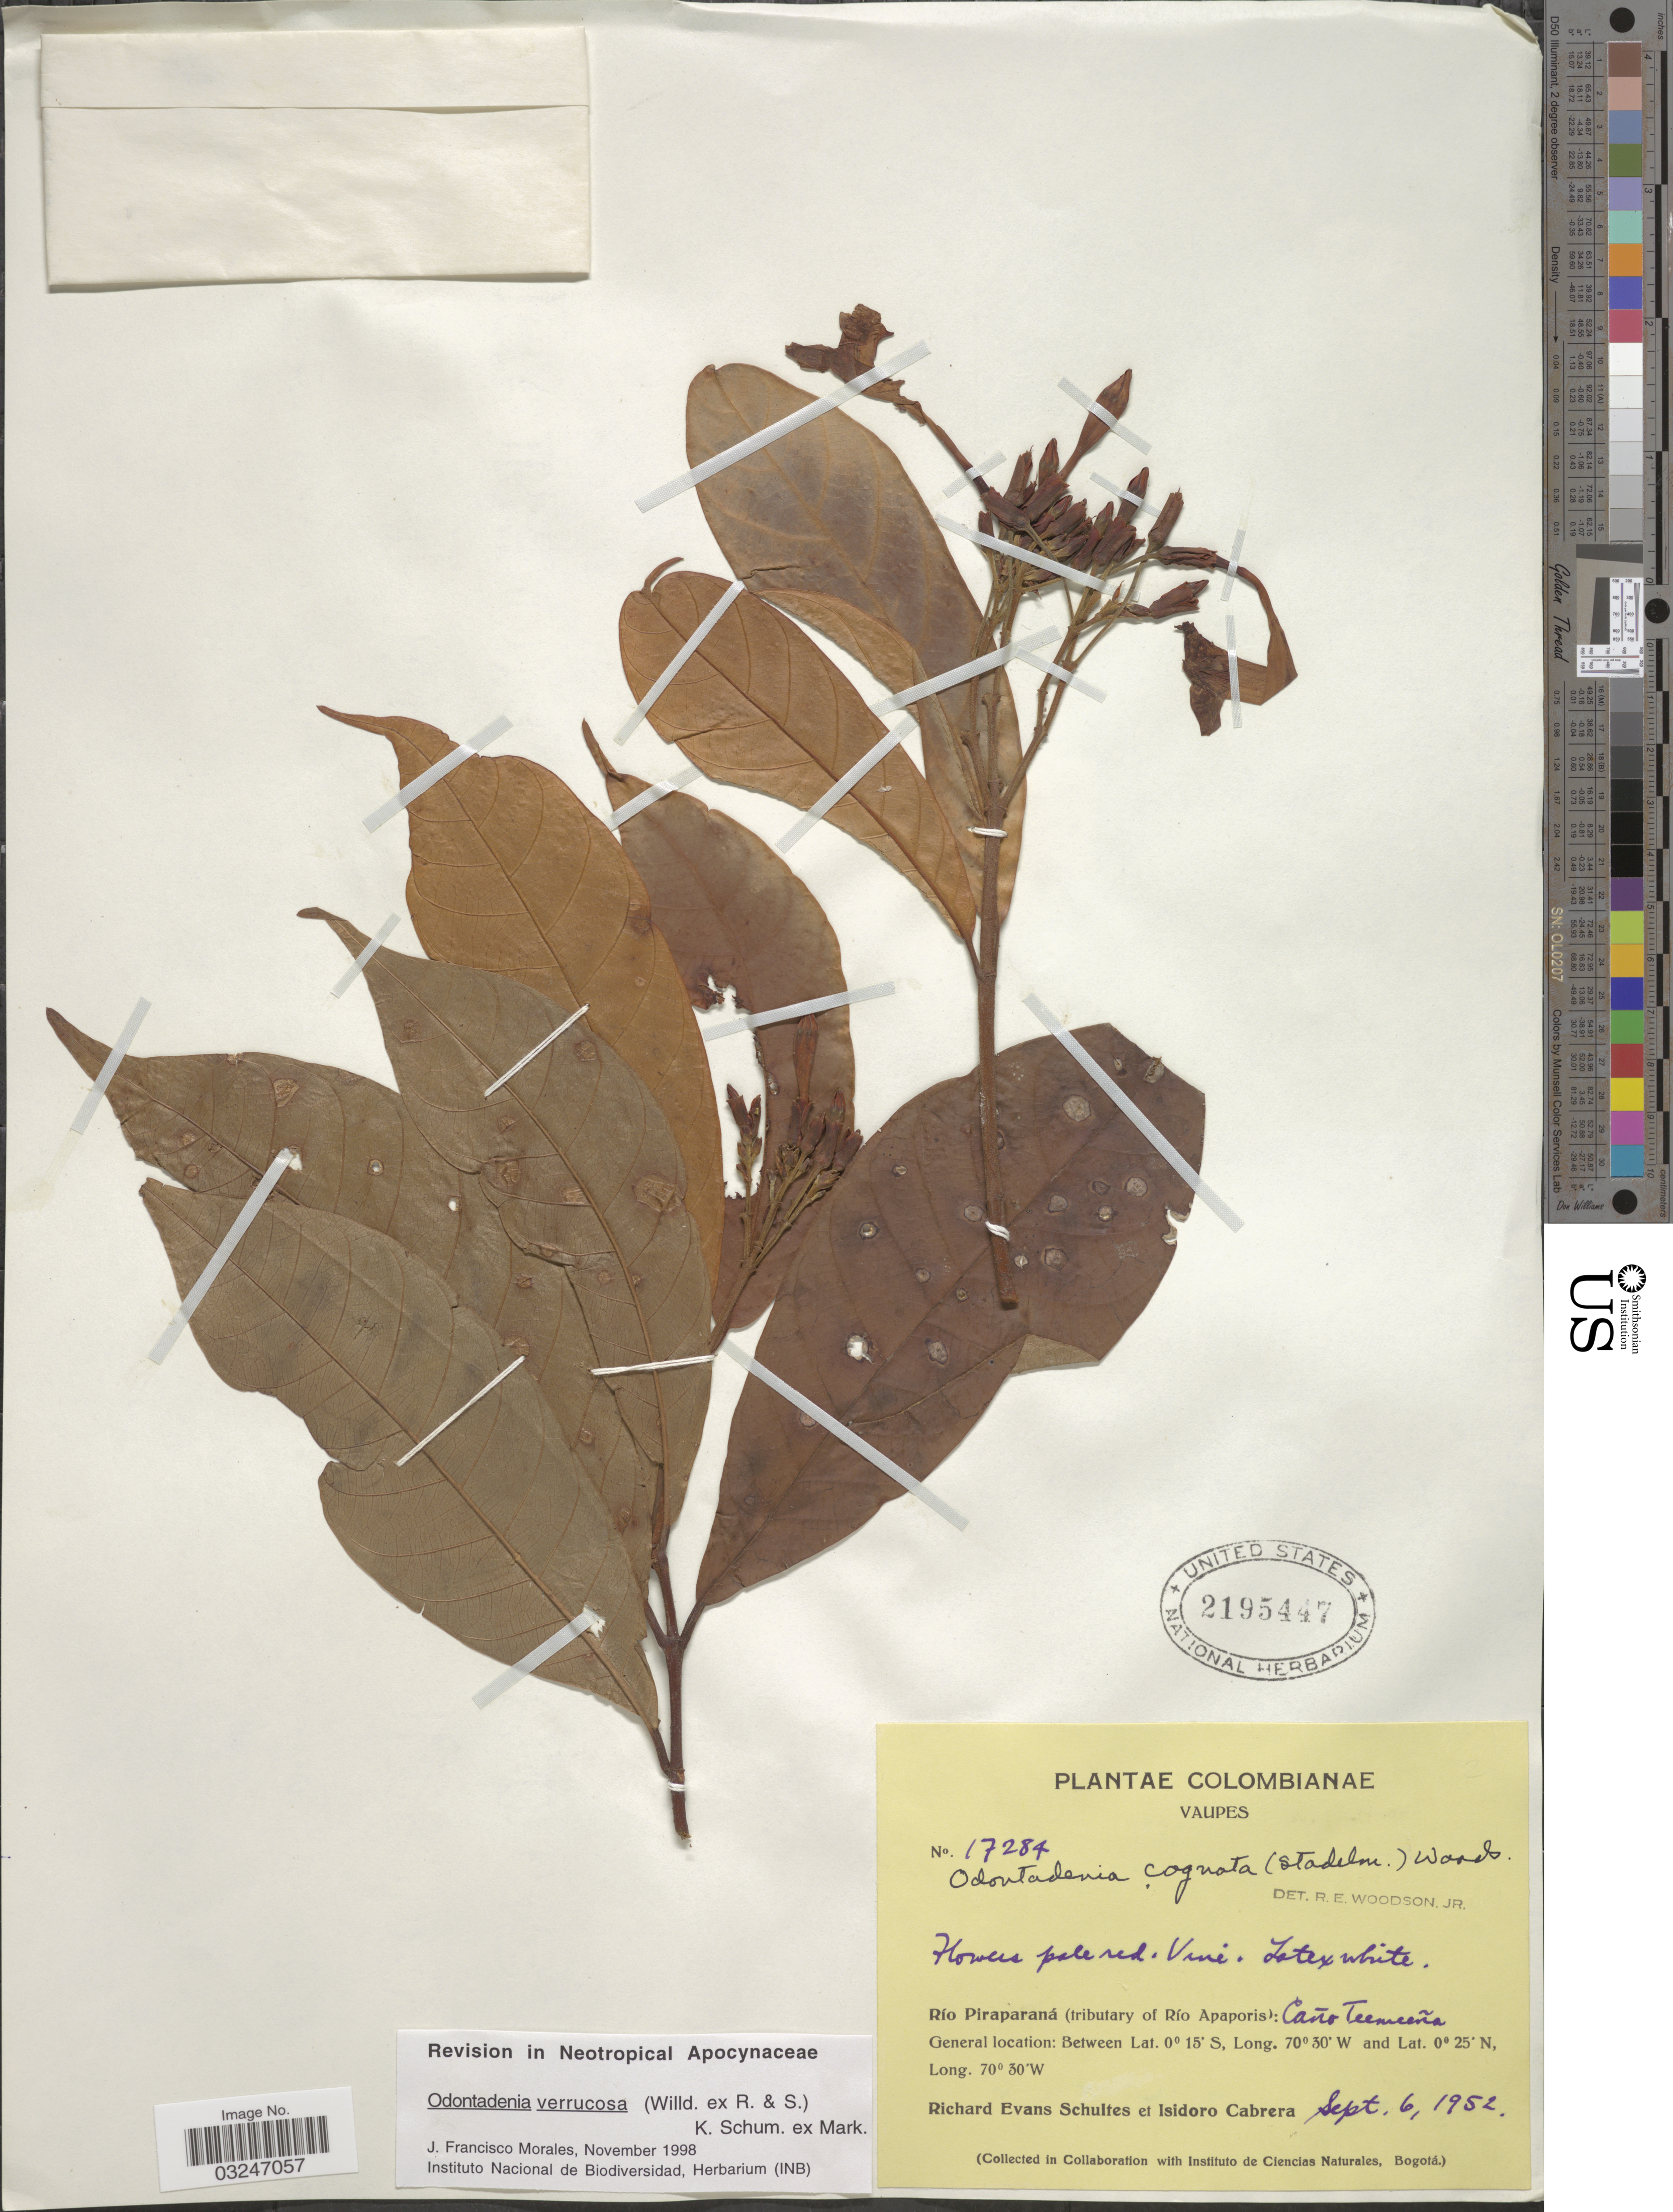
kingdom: Plantae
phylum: Tracheophyta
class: Magnoliopsida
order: Gentianales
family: Apocynaceae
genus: Odontadenia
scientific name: Odontadenia verrucosa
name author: (Willd. ex Roem. & Schult.) K. Schum. ex Markgr.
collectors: R. E. Schultes & I. Cabrera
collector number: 17284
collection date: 1952-09-06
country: Colombia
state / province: Vaupés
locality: Río Piraparaná (tributary of Río Apaporis): Caño Teemeeña.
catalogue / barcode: US 2195447